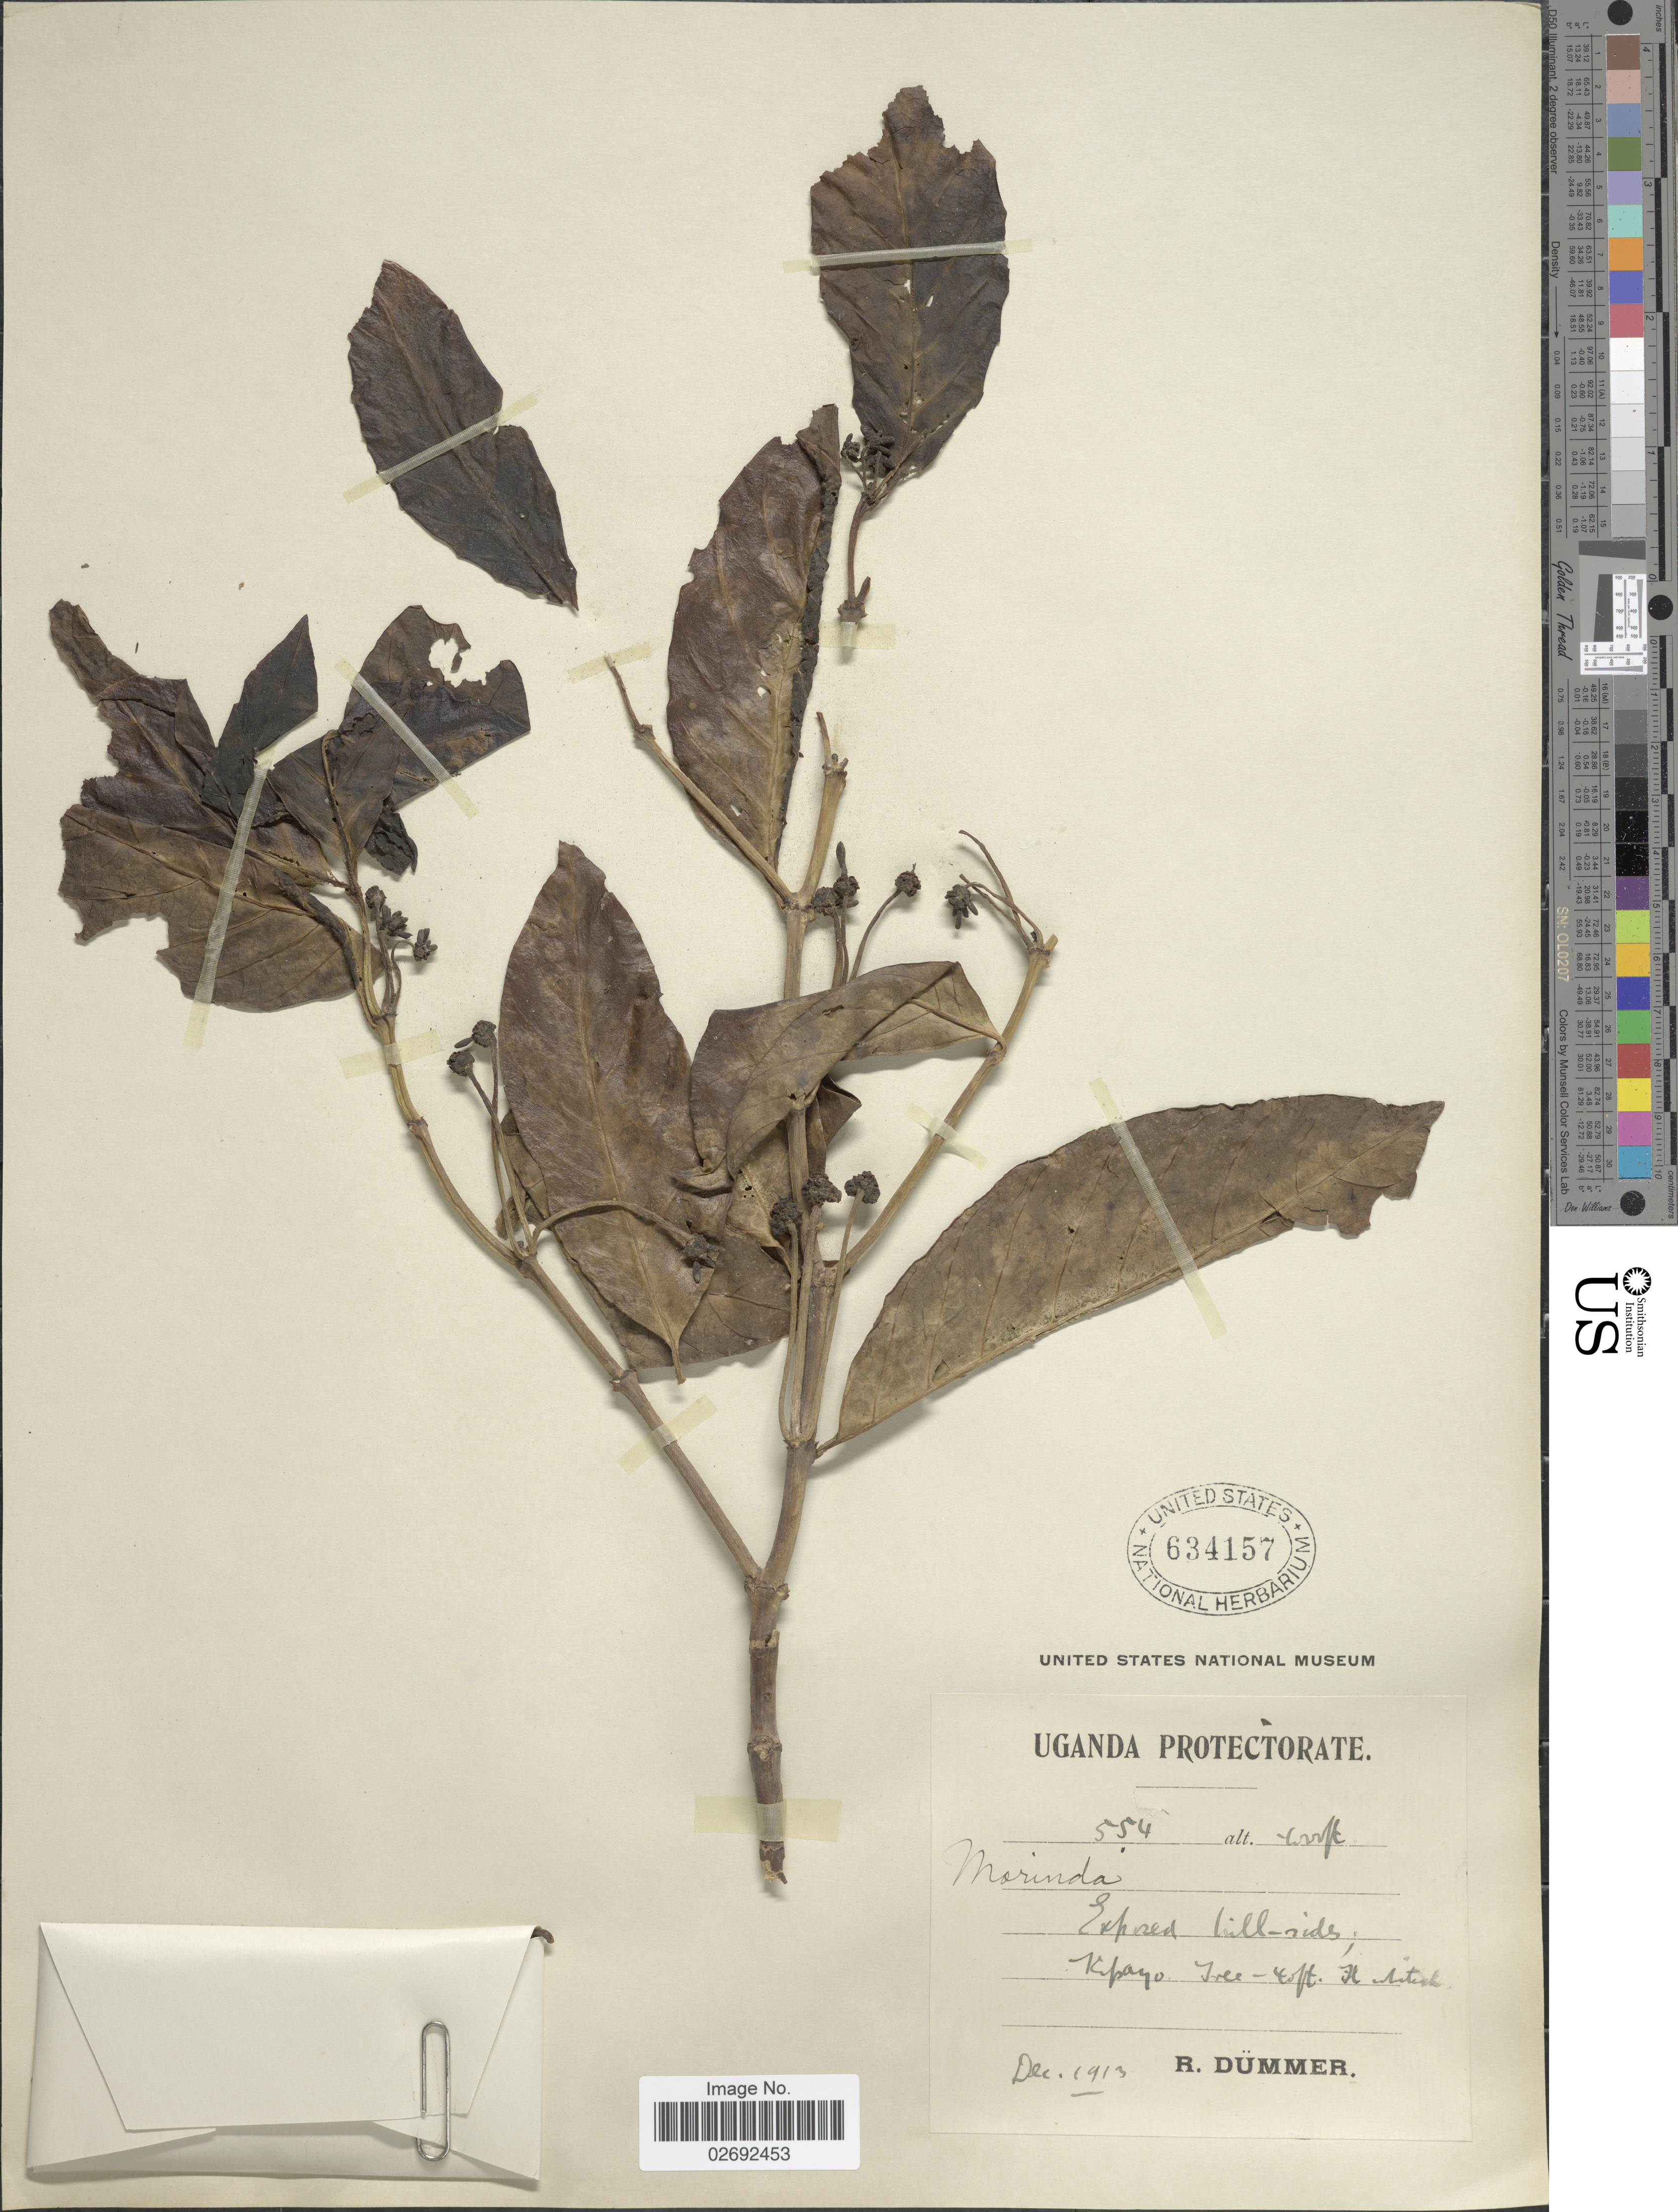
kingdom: Plantae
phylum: Tracheophyta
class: Magnoliopsida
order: Gentianales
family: Rubiaceae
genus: Morinda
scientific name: Morinda citrifolia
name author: L.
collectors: R. A. Dümmer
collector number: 554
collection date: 1913-12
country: Uganda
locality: Uganda Protectorate. Kipayo.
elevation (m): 1219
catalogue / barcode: US 634157